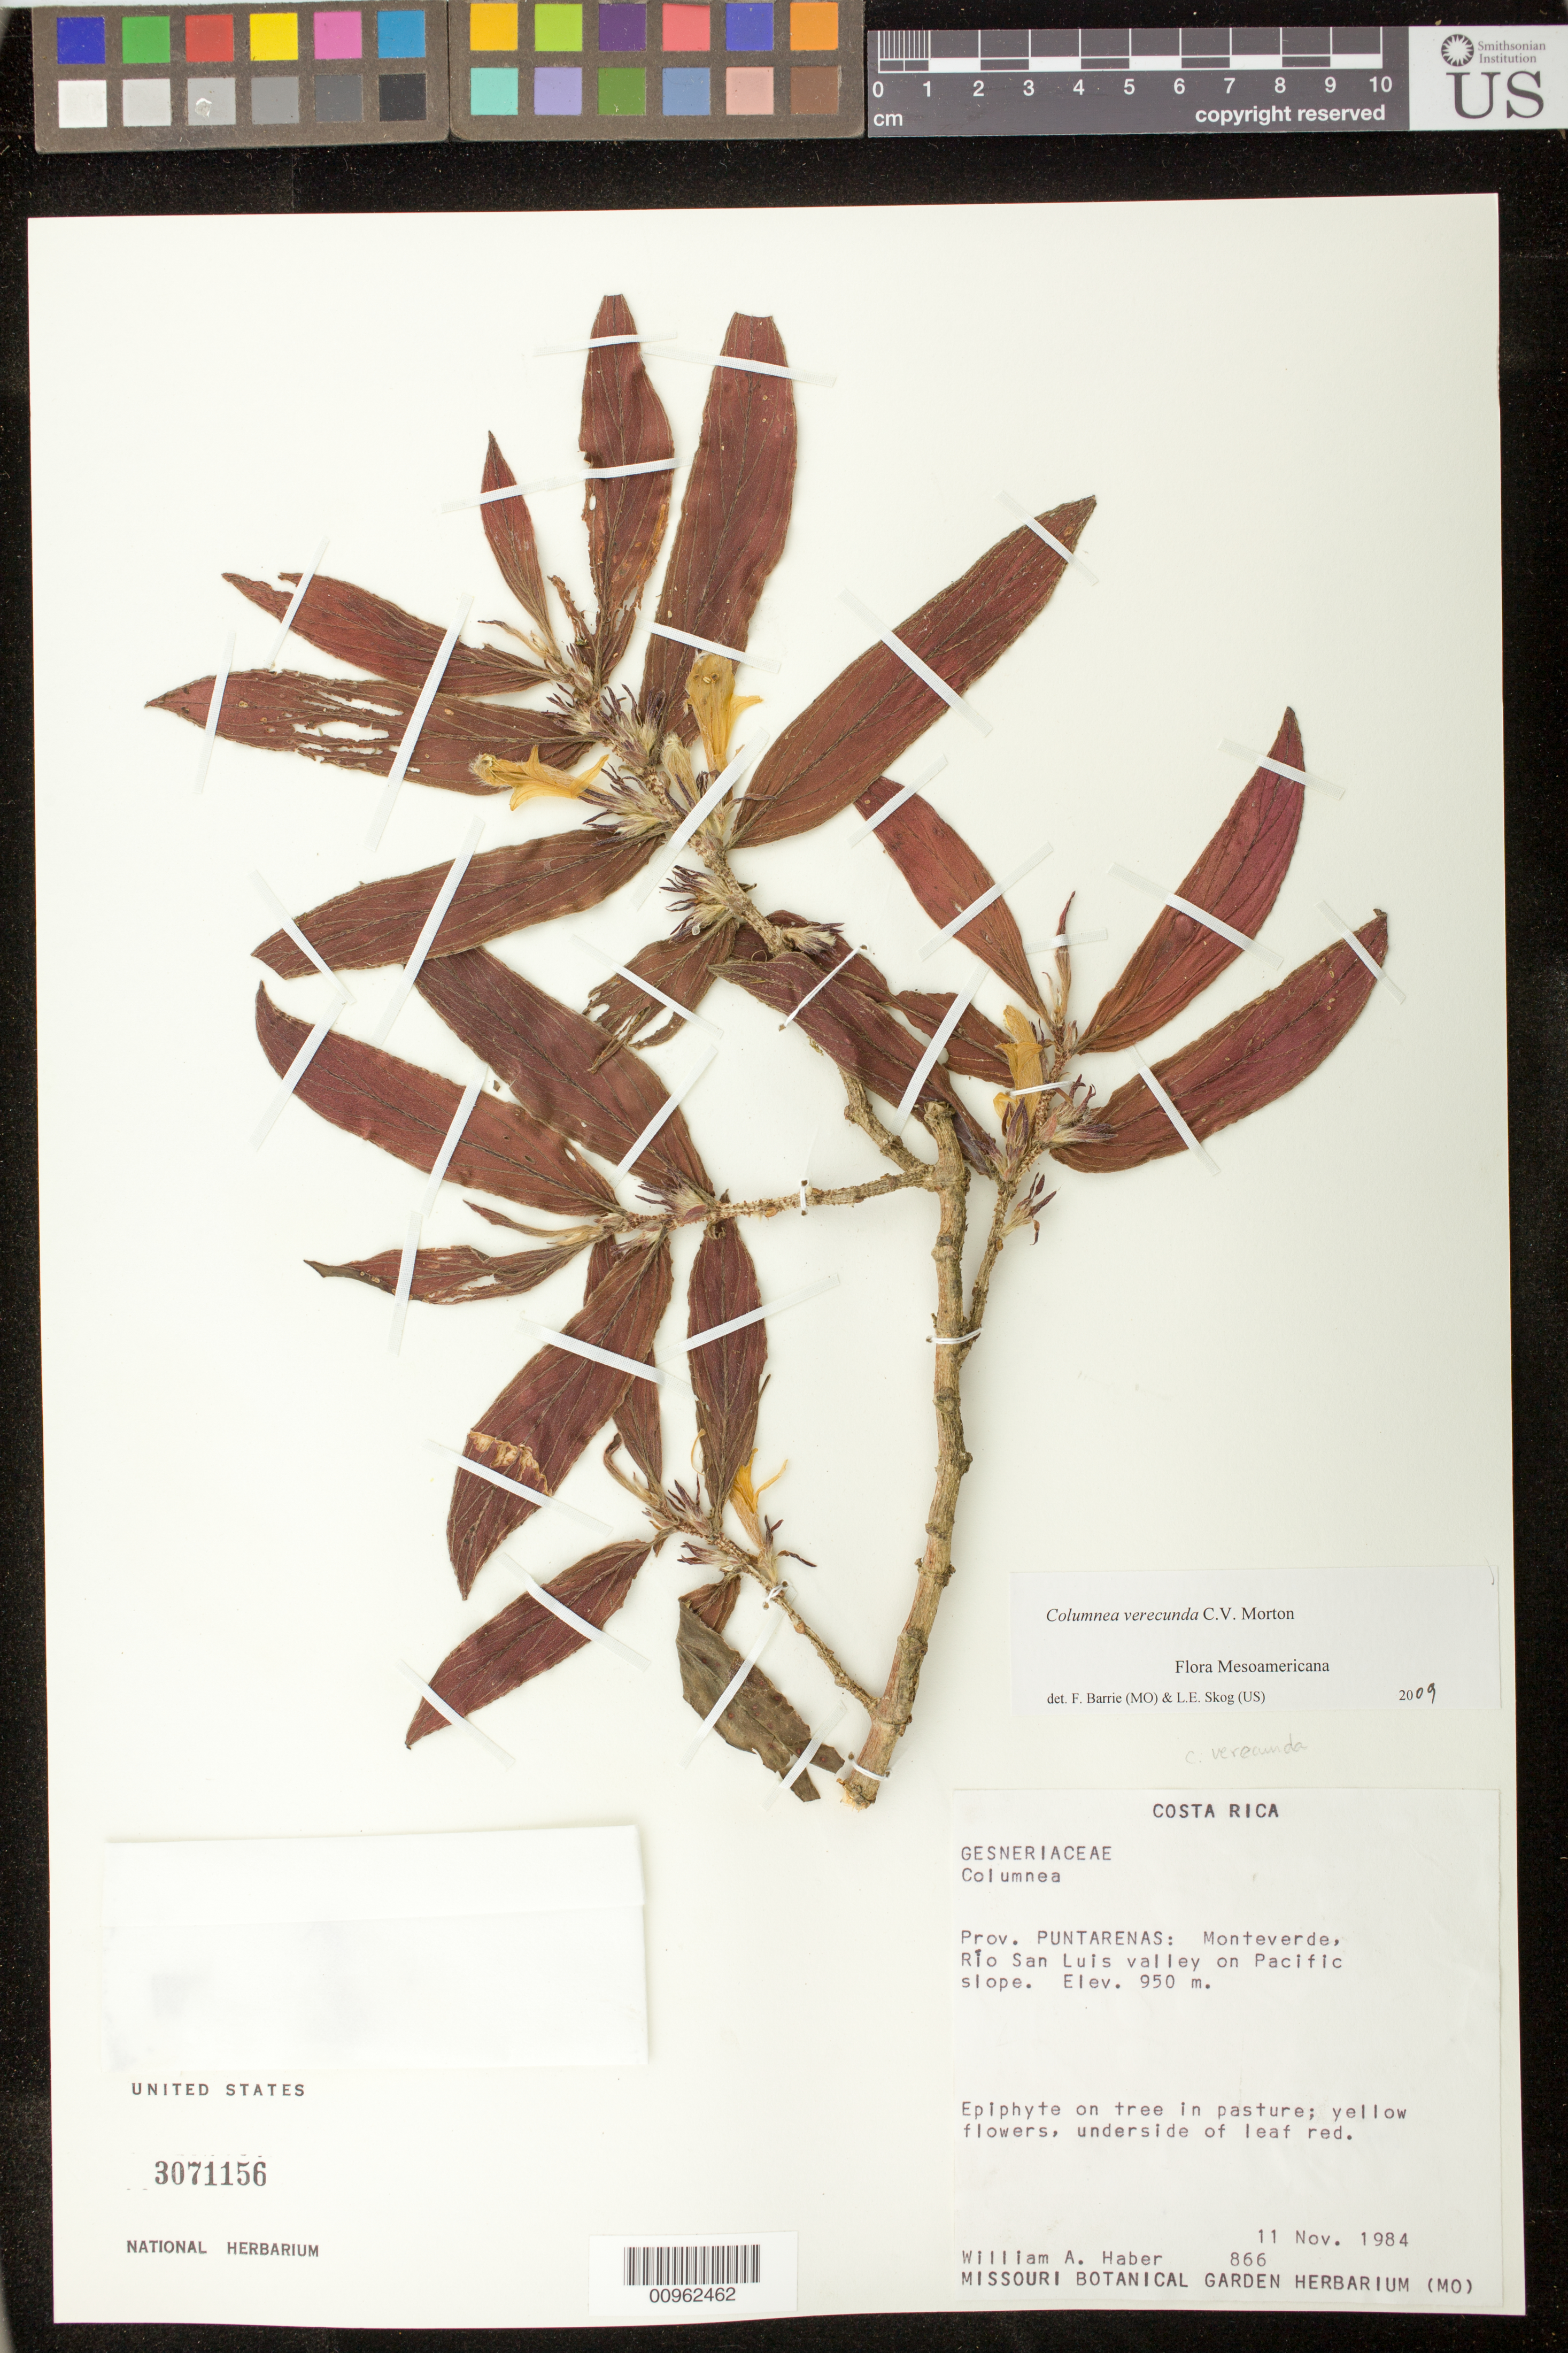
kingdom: Plantae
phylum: Tracheophyta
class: Magnoliopsida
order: Lamiales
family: Gesneriaceae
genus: Columnea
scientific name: Columnea verecunda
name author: C.V. Morton in Standl.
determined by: Barrie, F. R.; Skog, Laurence E.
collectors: W. A. Haber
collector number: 866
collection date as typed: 11 Nov 1984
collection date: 1984-11-11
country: Costa Rica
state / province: Puntarenas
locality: Prov. Puntarenas: Monteverde, Río San Luis on Pacific slope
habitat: pasture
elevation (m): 950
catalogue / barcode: US 3071156